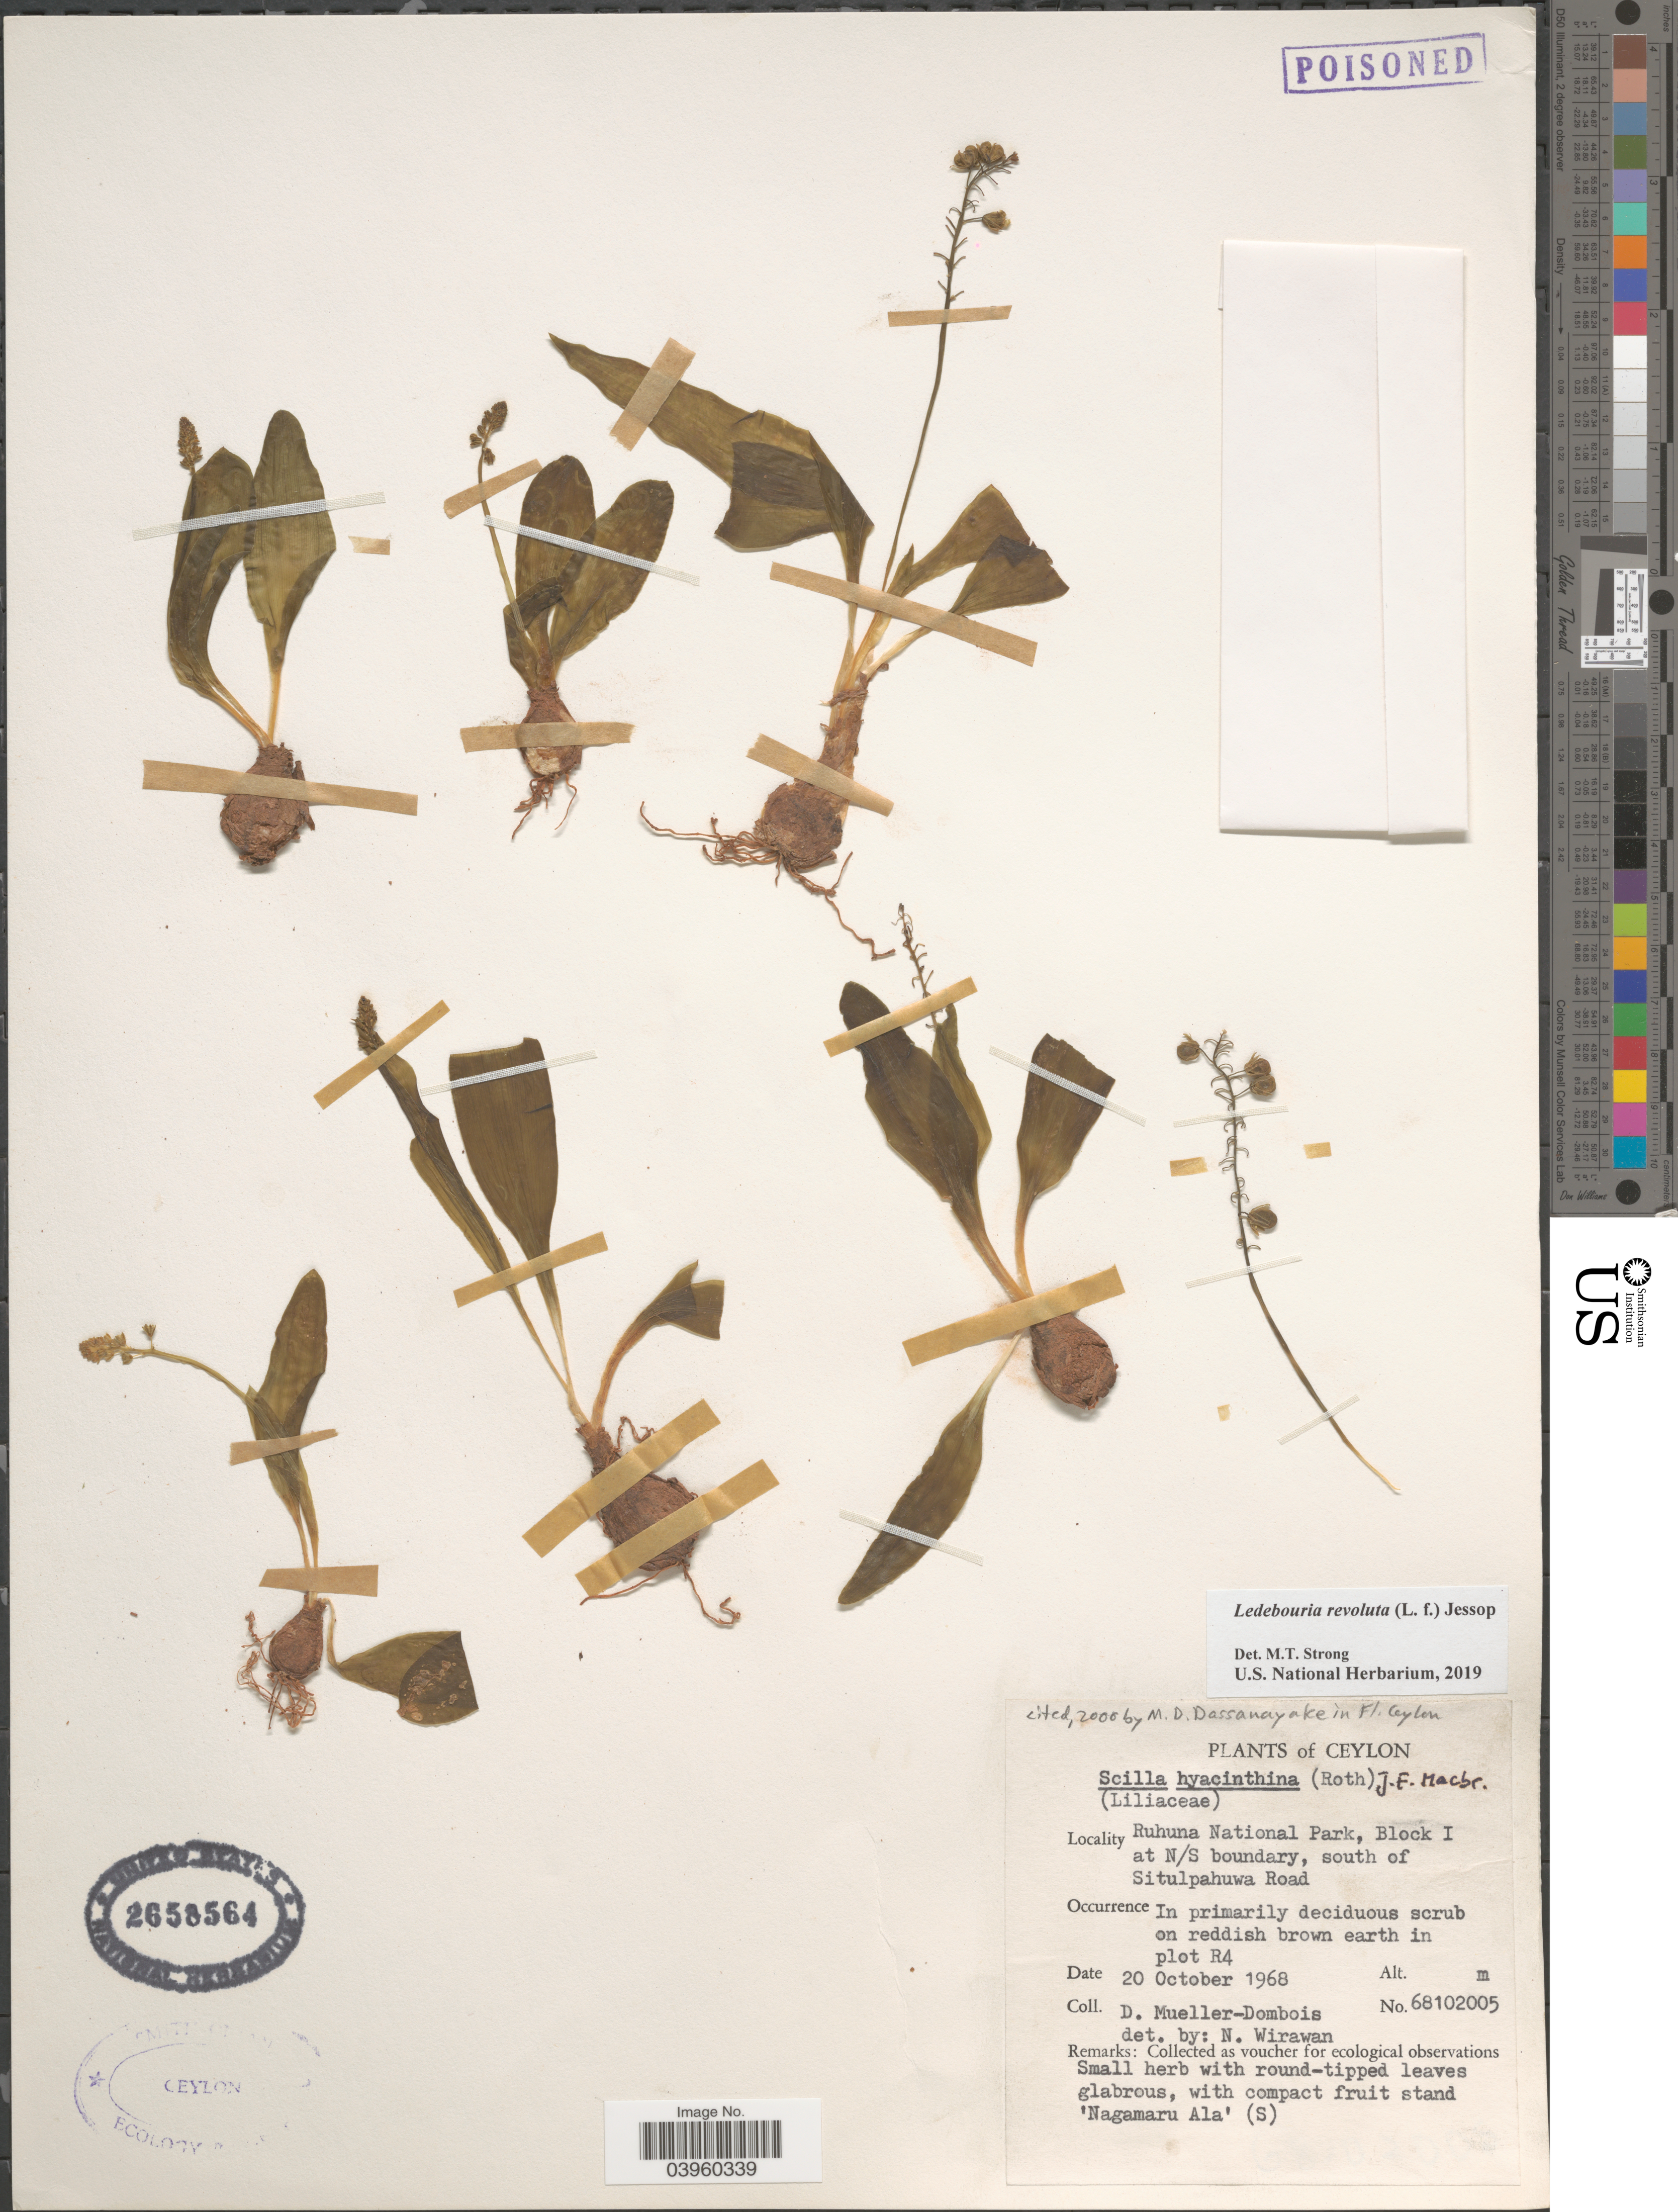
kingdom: Plantae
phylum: Tracheophyta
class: Liliopsida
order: Asparagales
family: Asparagaceae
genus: Ledebouria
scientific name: Ledebouria revoluta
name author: (L. f.) Jessop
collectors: D. Mueller-Dombois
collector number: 68102005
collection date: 1968-10-20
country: Sri Lanka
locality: Ceylon. Ruhuna National Park, Block I at N/S boundary, south of Situlpahuwa Road. In primarily deciduous scrub on reddish brown earth in plot R4.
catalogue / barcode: US 2658564